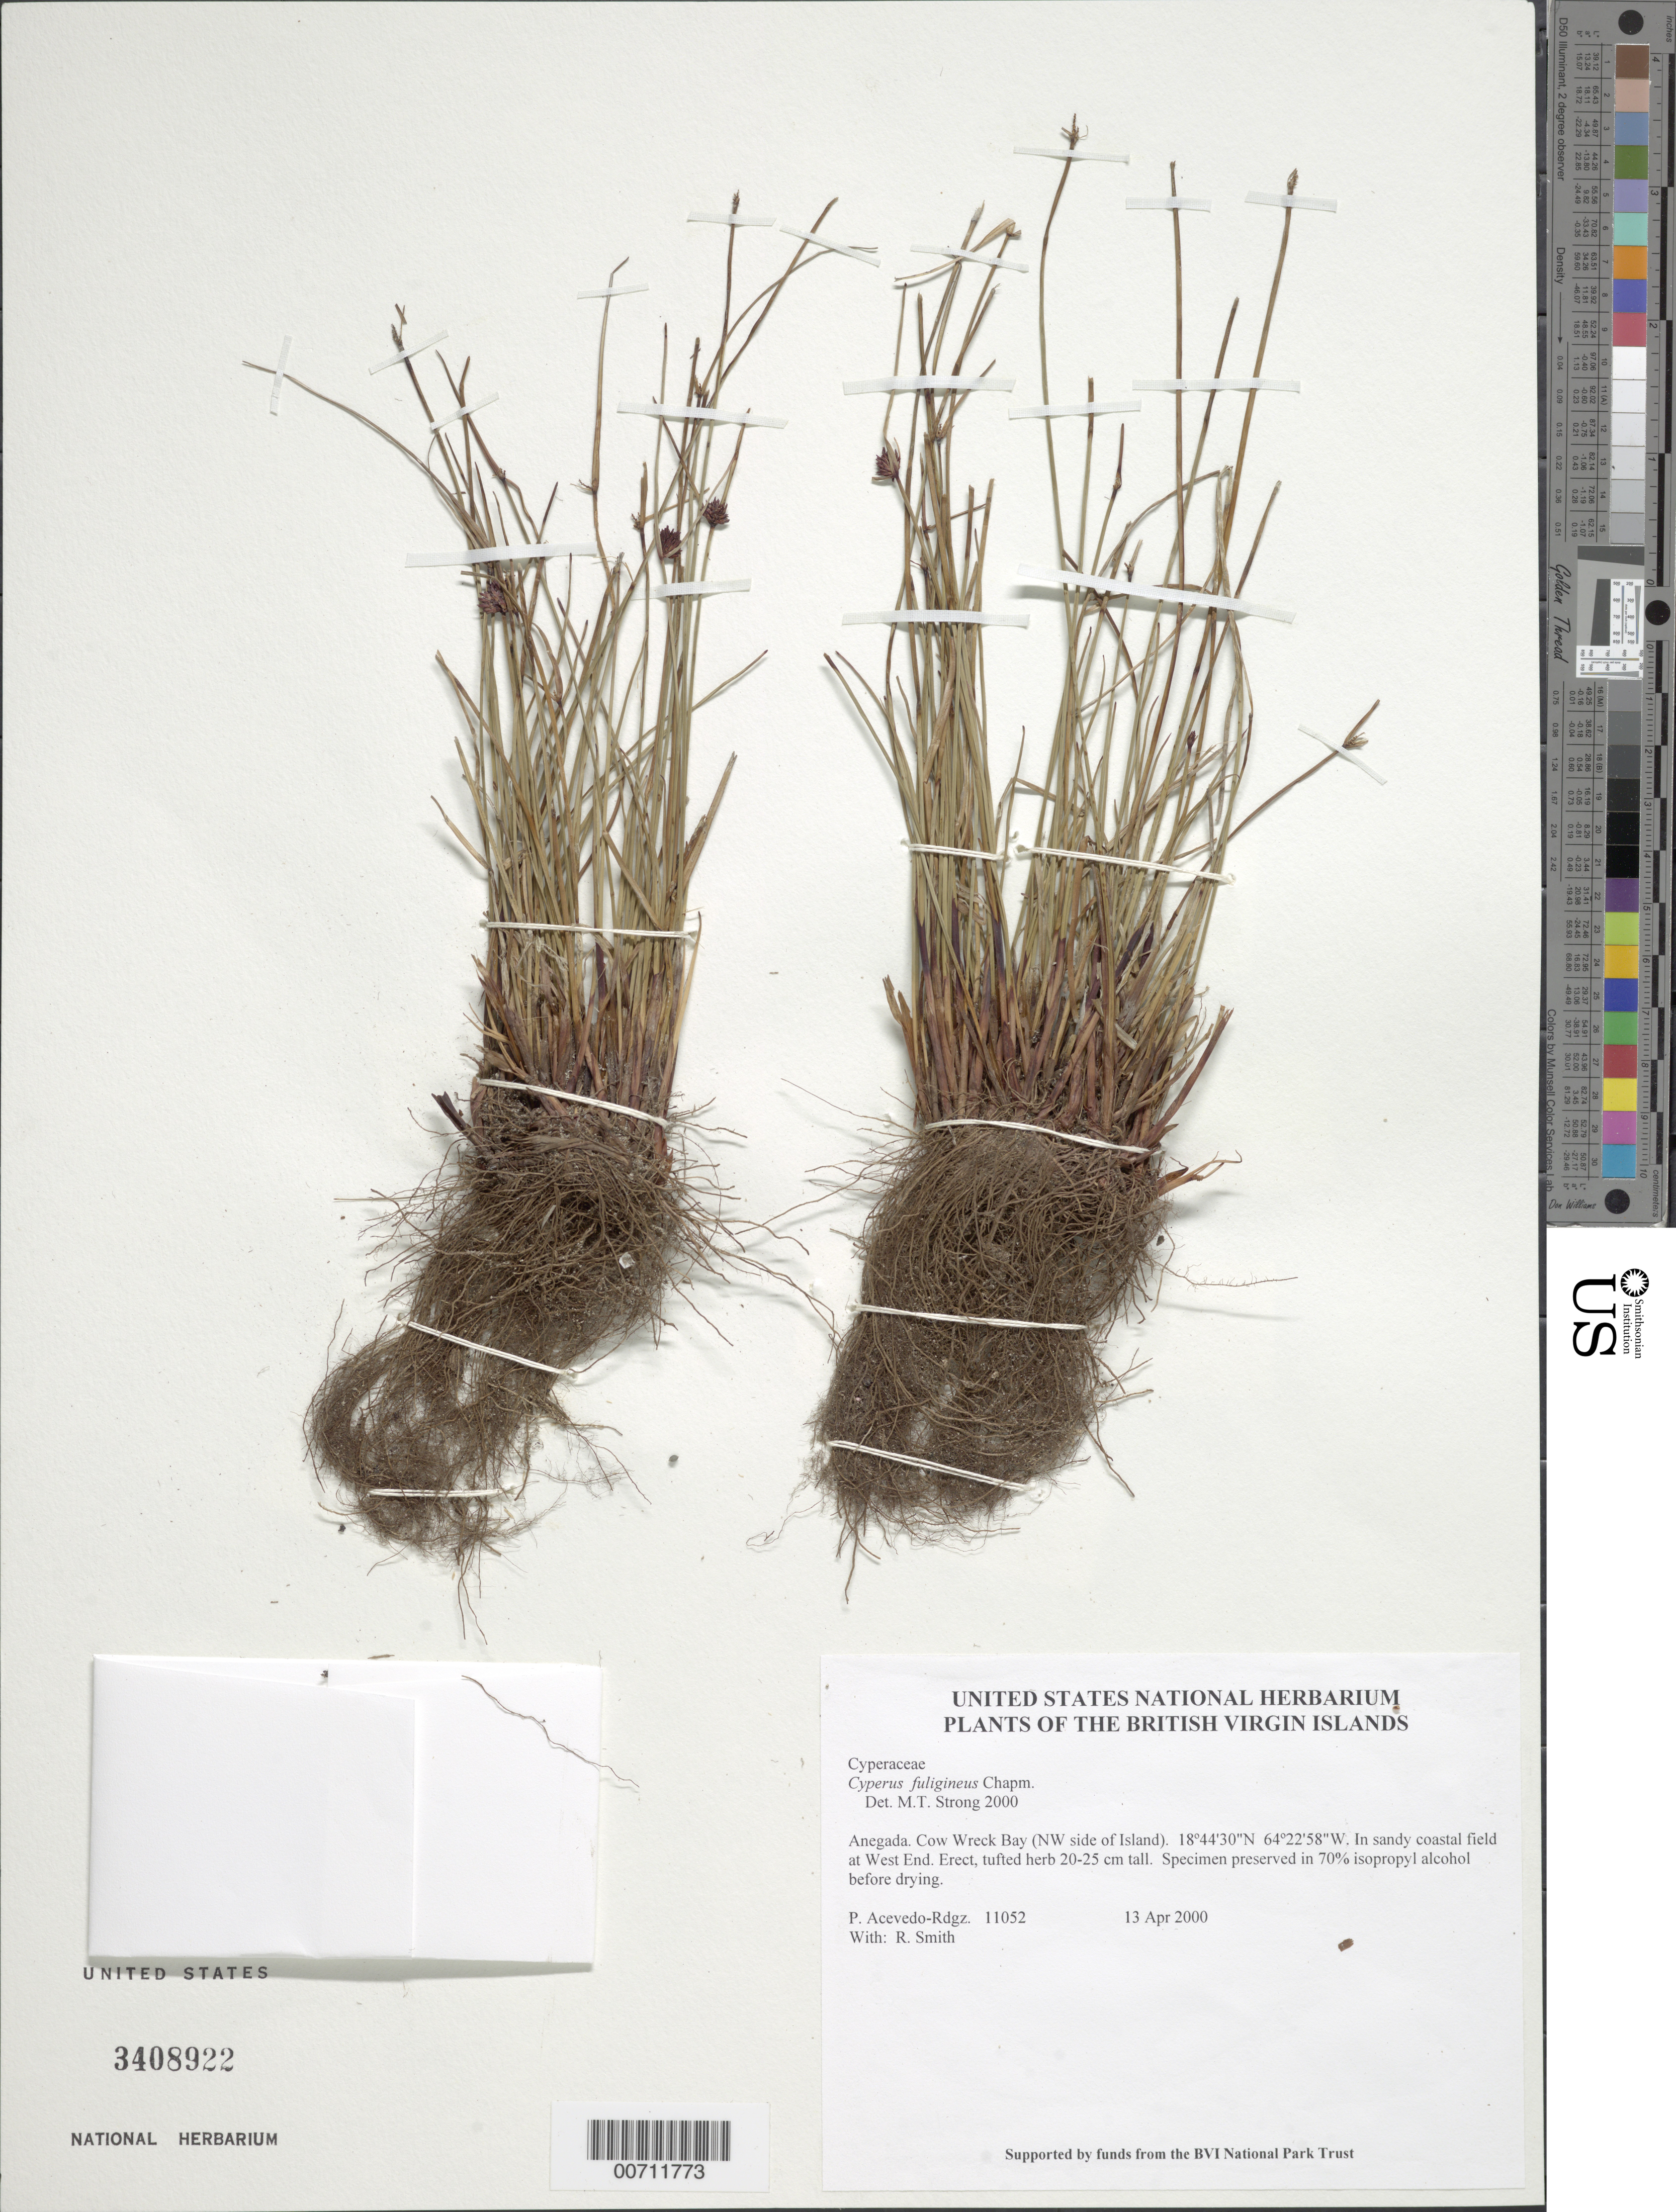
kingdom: Plantae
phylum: Tracheophyta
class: Liliopsida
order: Poales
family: Cyperaceae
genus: Cyperus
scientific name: Cyperus fuligineus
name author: Chapm.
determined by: Strong, M. T., (US), Smithsonian Institution - National Museum of Natural History (UNITED STATES)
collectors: P. Acevedo-Rodr. & R. Smith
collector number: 11052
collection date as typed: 13 Apr 2000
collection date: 2000-04-13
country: British Virgin Islands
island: Anegada I.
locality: Cow Wreck Bay (NW side of Island).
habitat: In sandy coastal field at West End.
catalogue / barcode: US 3408922